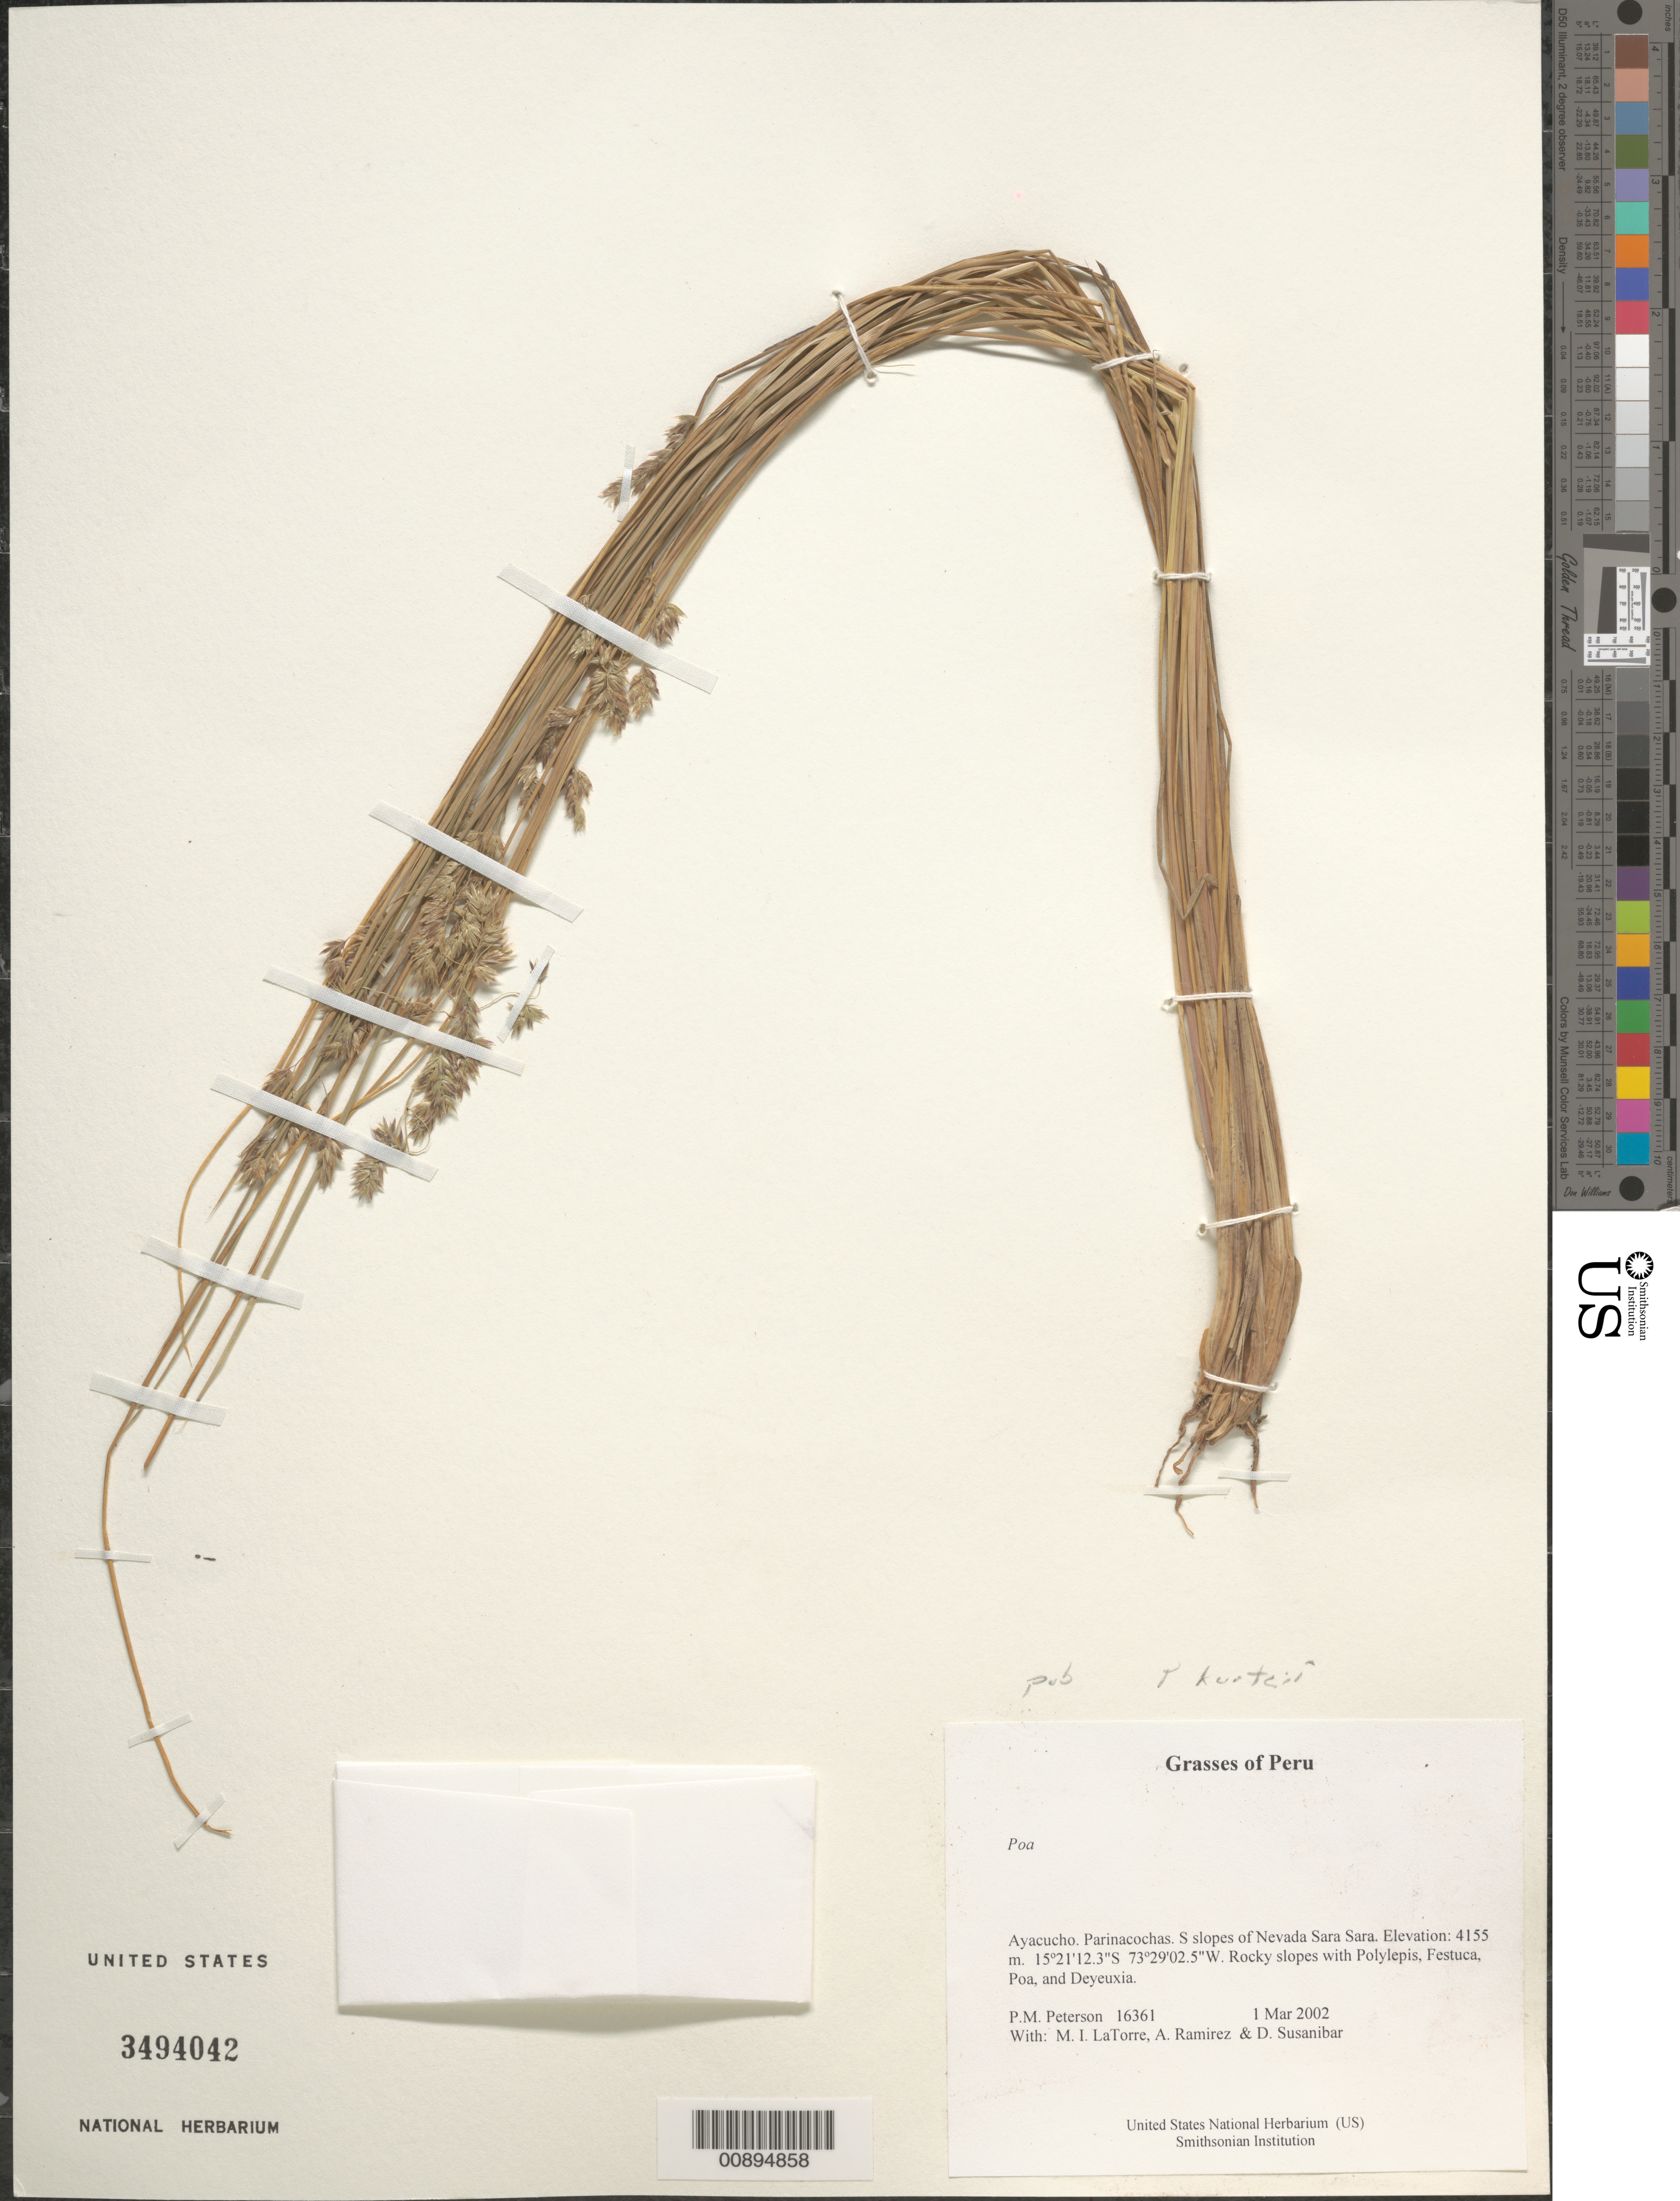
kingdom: Plantae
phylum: Tracheophyta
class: Liliopsida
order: Poales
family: Poaceae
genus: Poa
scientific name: Poa kurtzii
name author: R.E. Fr.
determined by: Soreng, Robert J., Research Associate (BOT), Smithsonian Institution - National Museum of Natural History (UNITED STATES)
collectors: P. M. Peterson, M. I. La Torre, A. Ramírez & D. Susanibar Cruz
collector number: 16361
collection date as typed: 01 Mar 2002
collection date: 2002-03-01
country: Peru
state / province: Ayacucho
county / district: Parinacochas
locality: S slopes of Nevada Sara Sara.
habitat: Rocky slopes with ~Polylepis, Festuca, Poa, and Deyeuxia~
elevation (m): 4155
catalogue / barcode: US 3494042